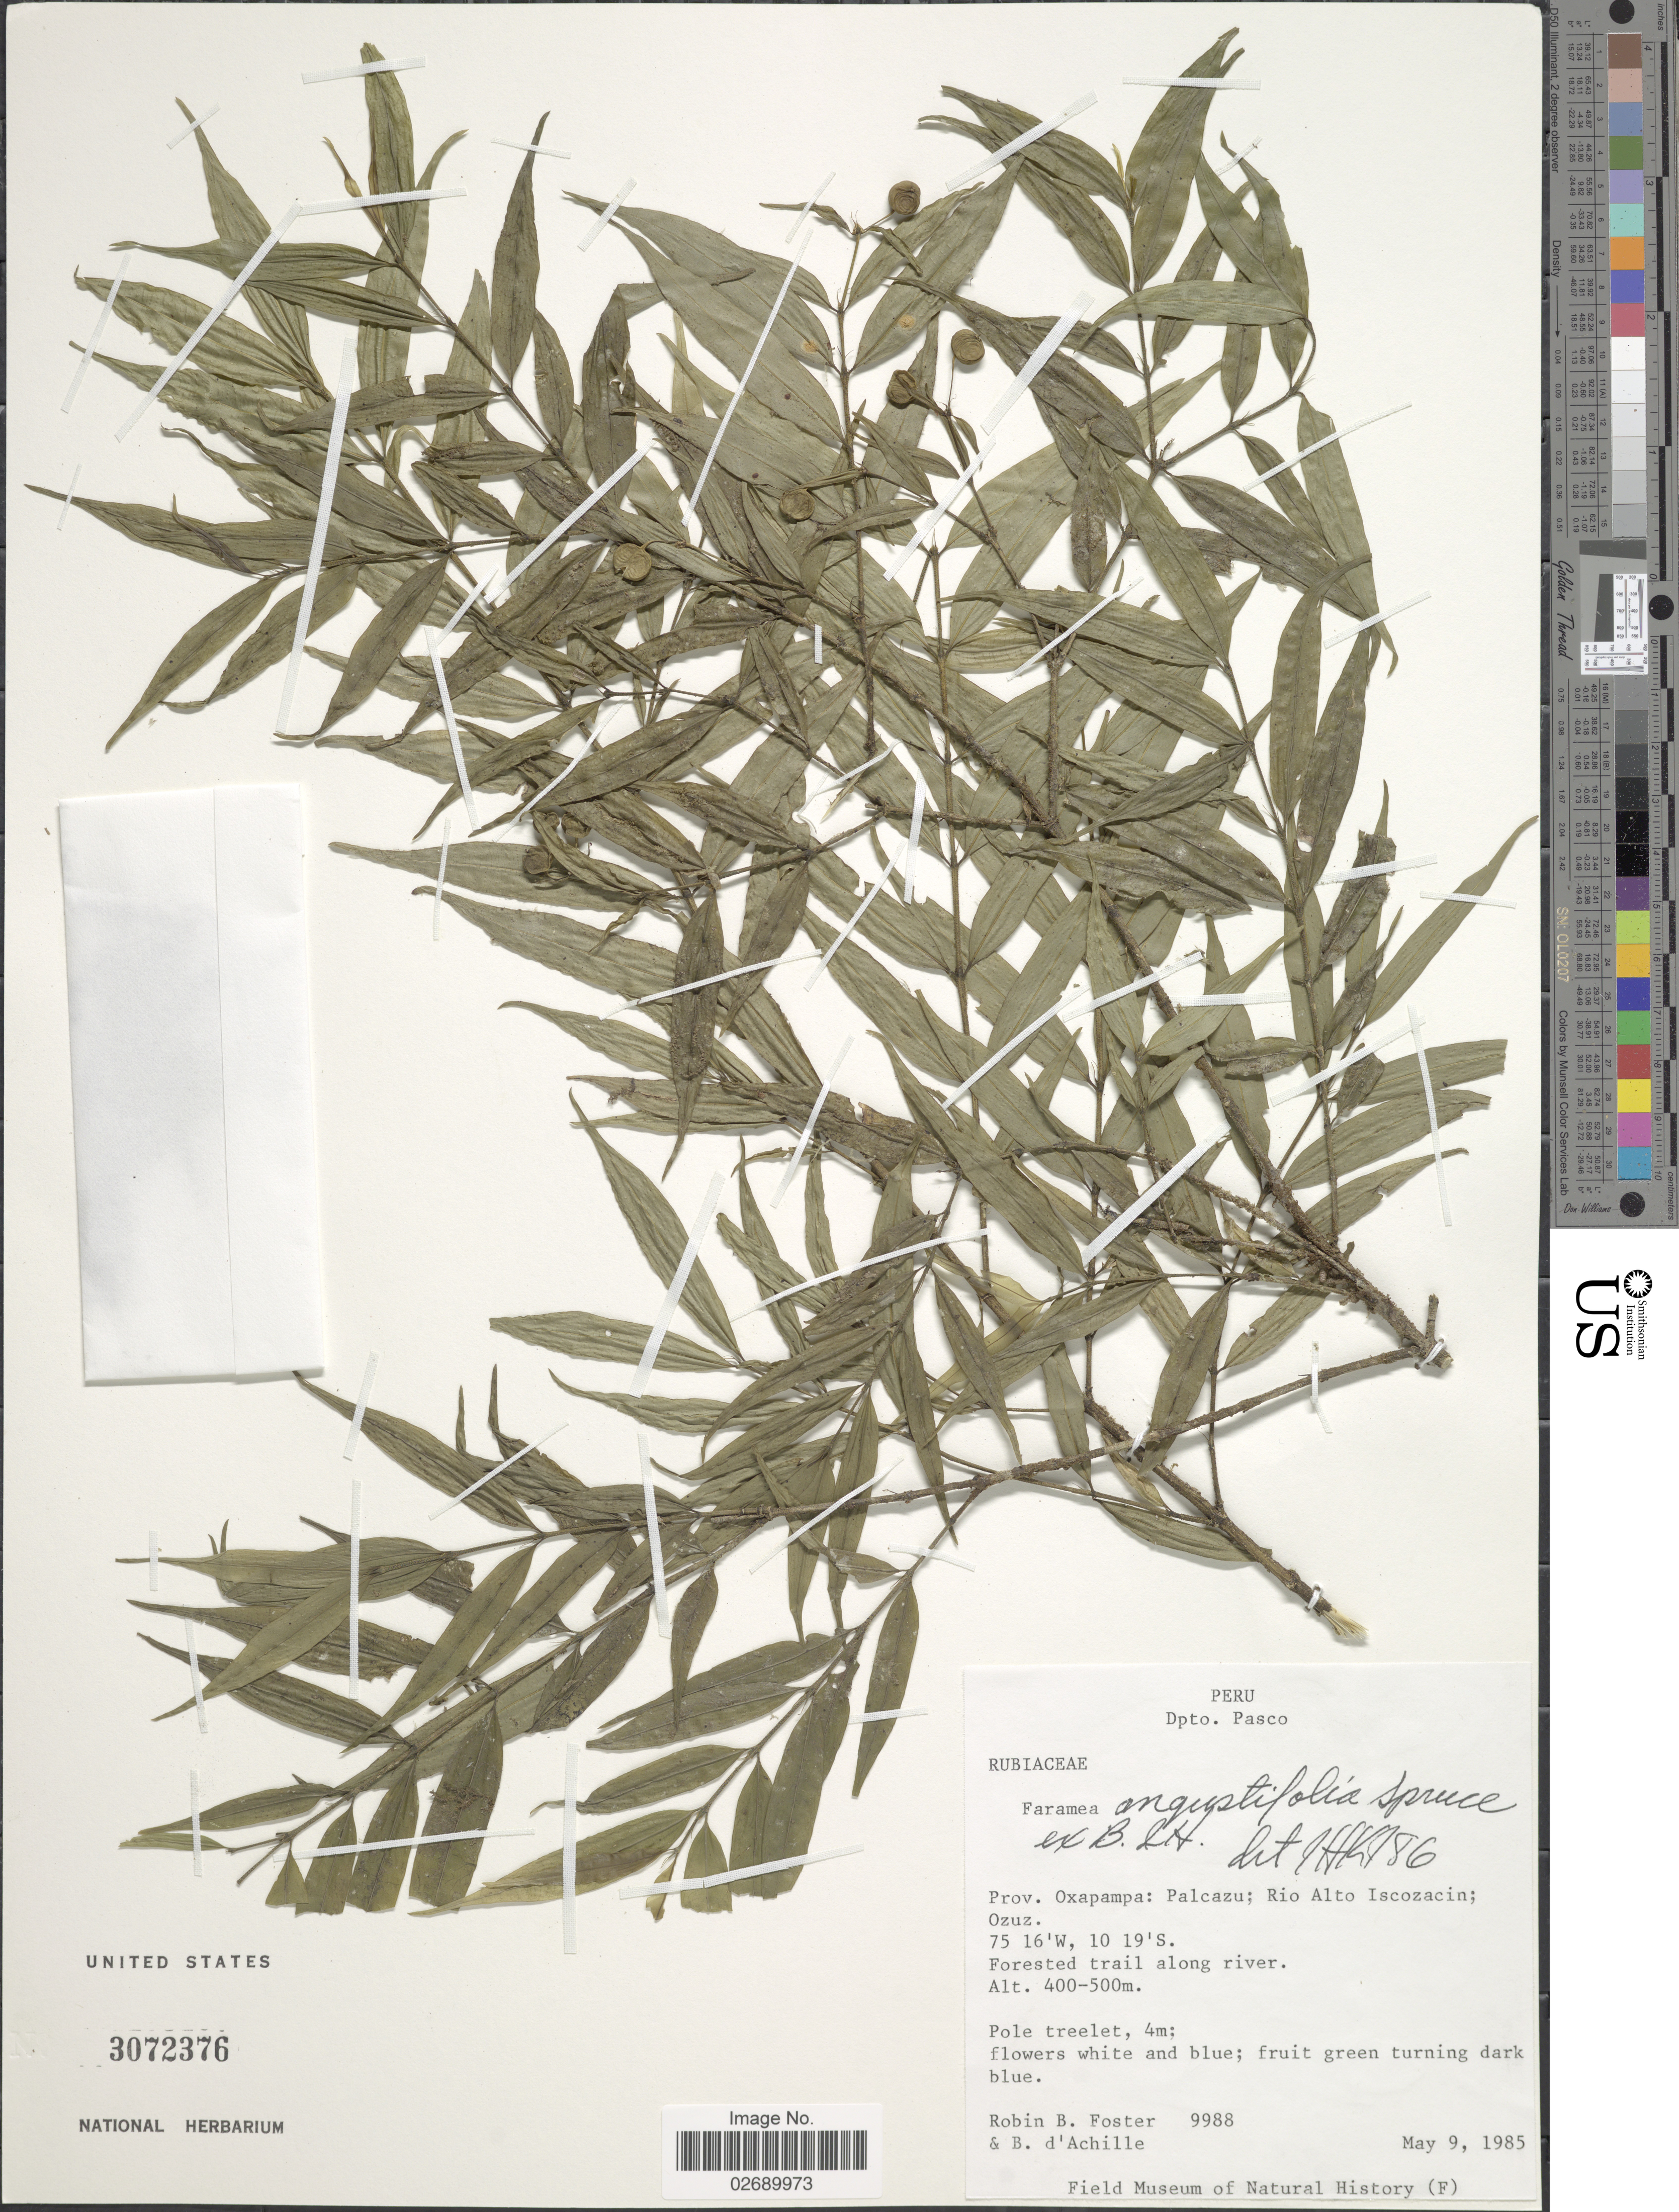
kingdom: Plantae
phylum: Tracheophyta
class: Magnoliopsida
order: Gentianales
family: Rubiaceae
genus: Faramea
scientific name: Faramea angustifolia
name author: Spruce ex Müll. Arg.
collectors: R. B. Foster & B. d'Achille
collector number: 9988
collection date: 1985-05-09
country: Peru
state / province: Pasco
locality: Prov. Oxapampa: Palcazu: Rio Alto Iscozacin; Ozuz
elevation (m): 400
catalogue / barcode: US 3072376